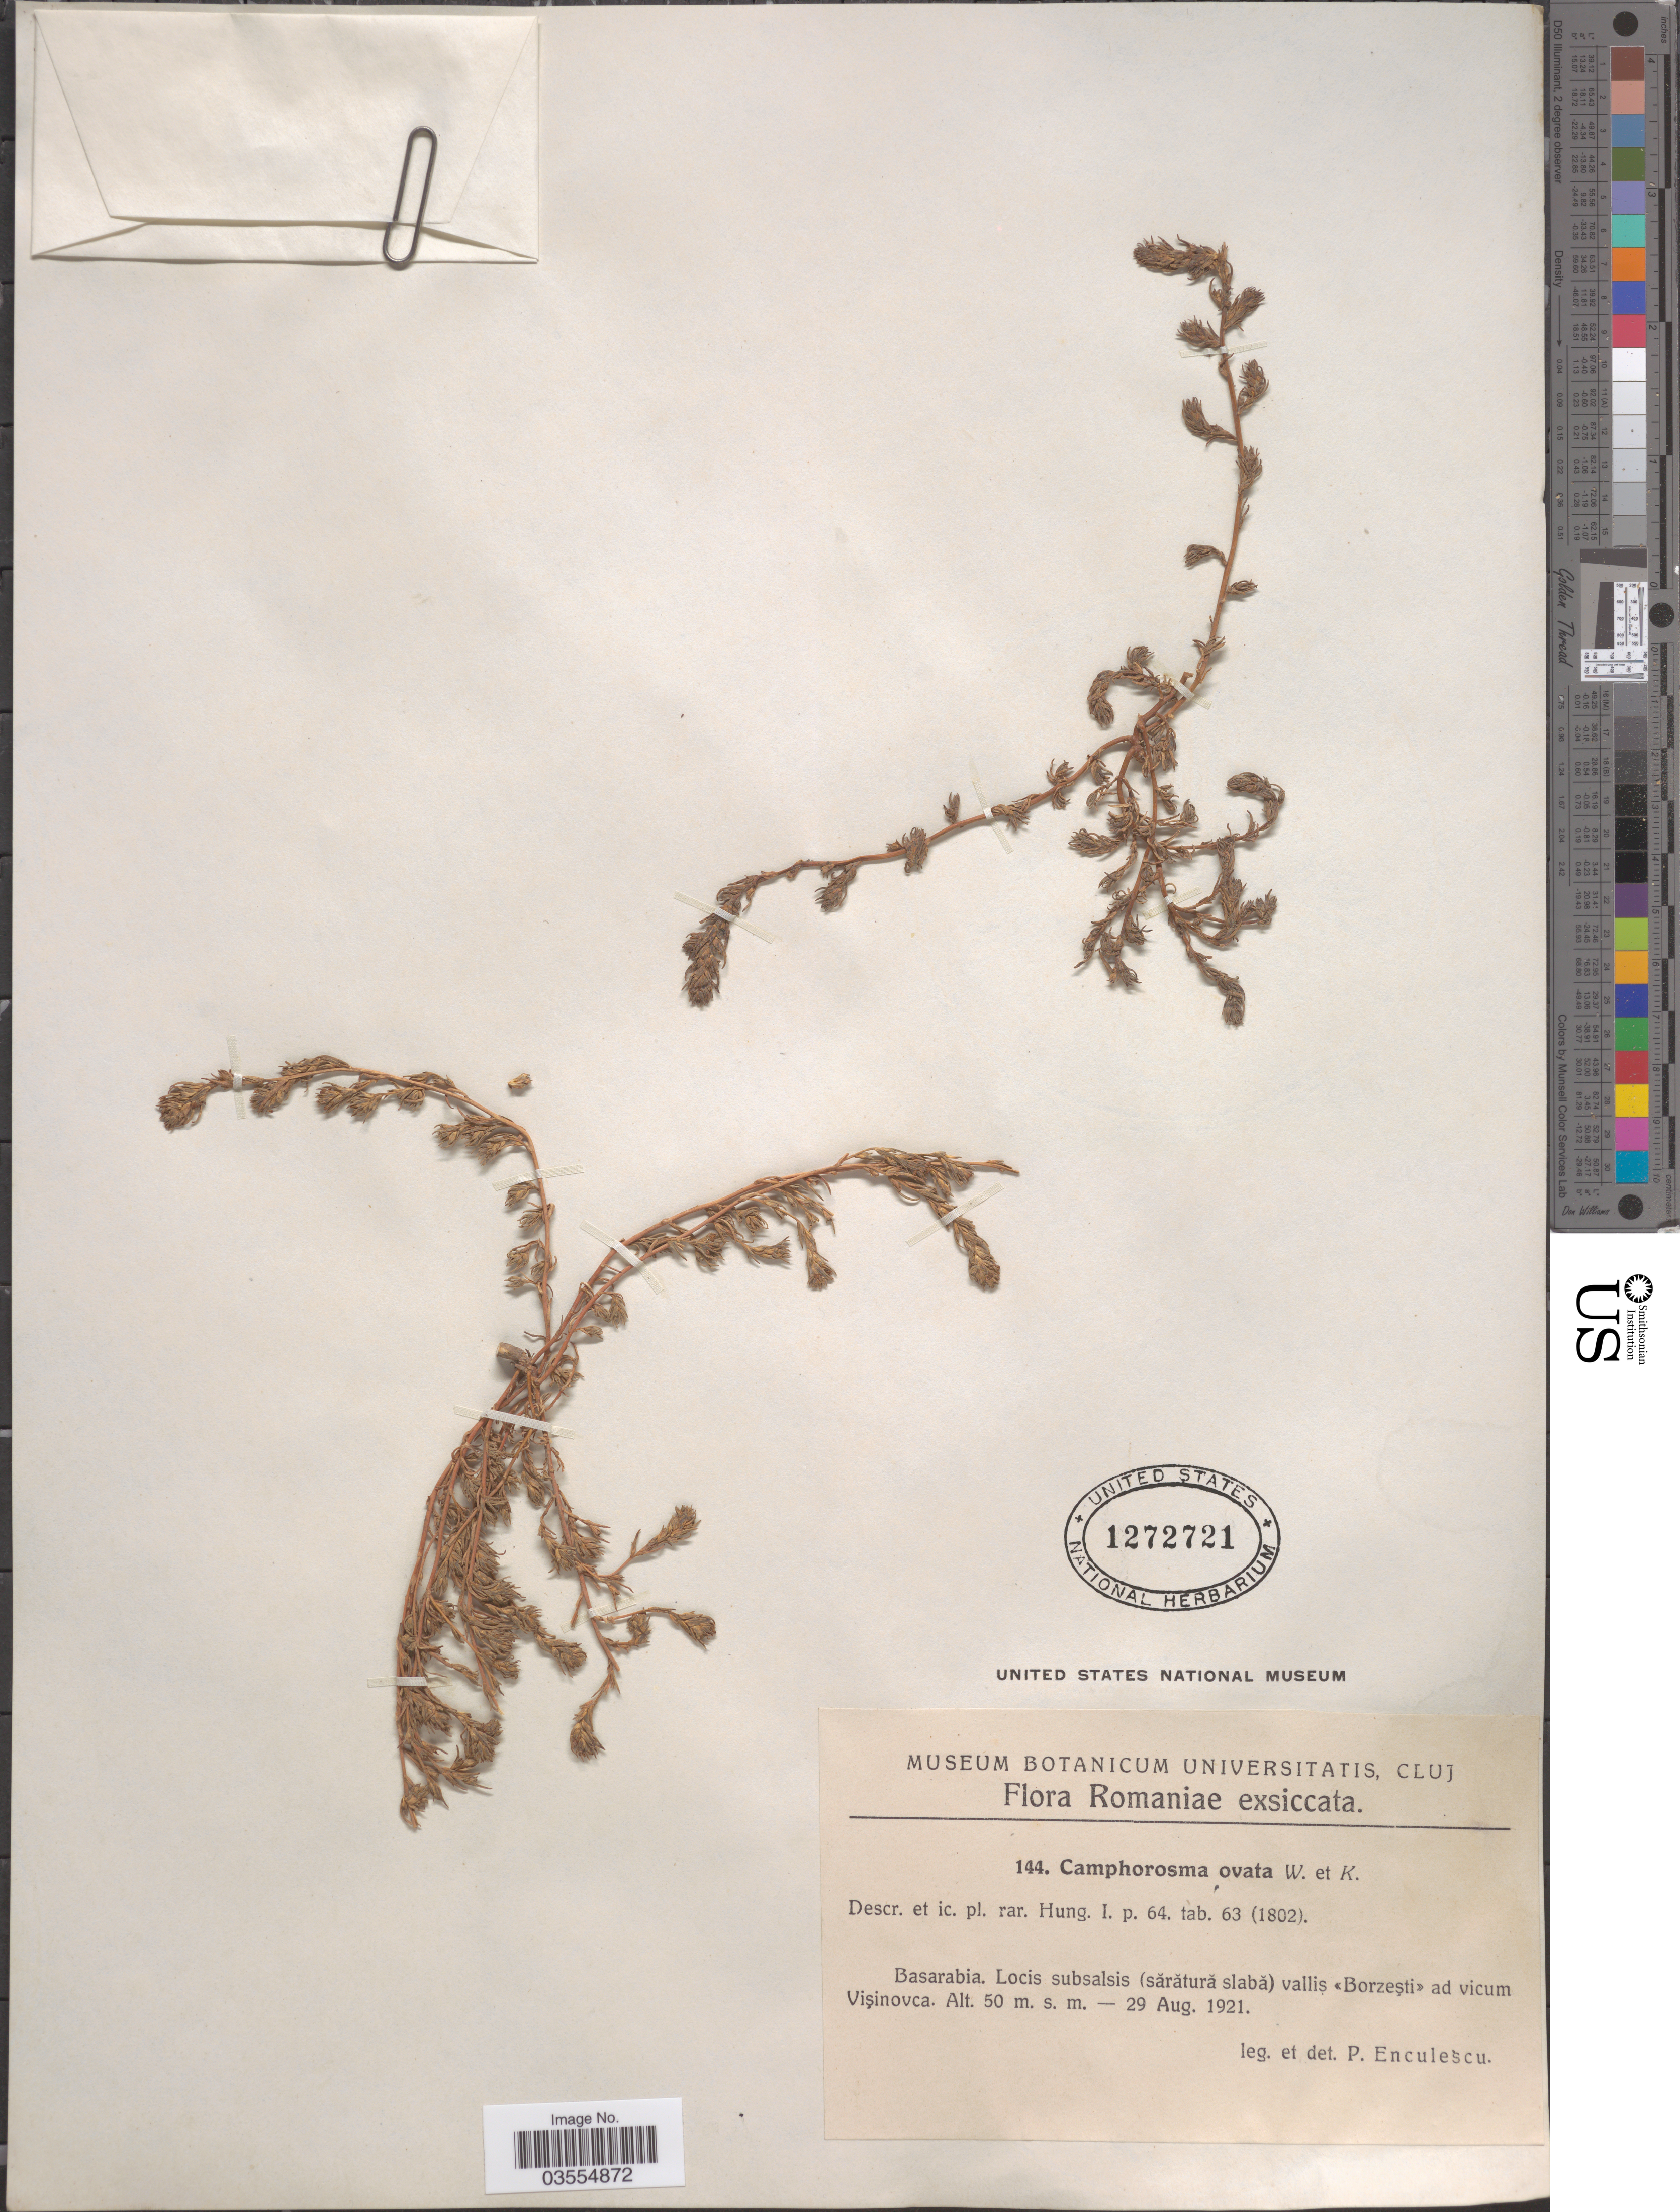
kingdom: Plantae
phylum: Tracheophyta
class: Magnoliopsida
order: Caryophyllales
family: Amaranthaceae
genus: Camphorosma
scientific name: Camphorosma ovata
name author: Waldst. & Kit.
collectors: P. Enculescu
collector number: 144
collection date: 1921-08-29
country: Romania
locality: Romaniæ exsiccata. Basarabia. Locis subsalsis (saratura slaba) vallis Borzesti ad vicum Visinovca.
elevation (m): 50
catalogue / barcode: US 1272721